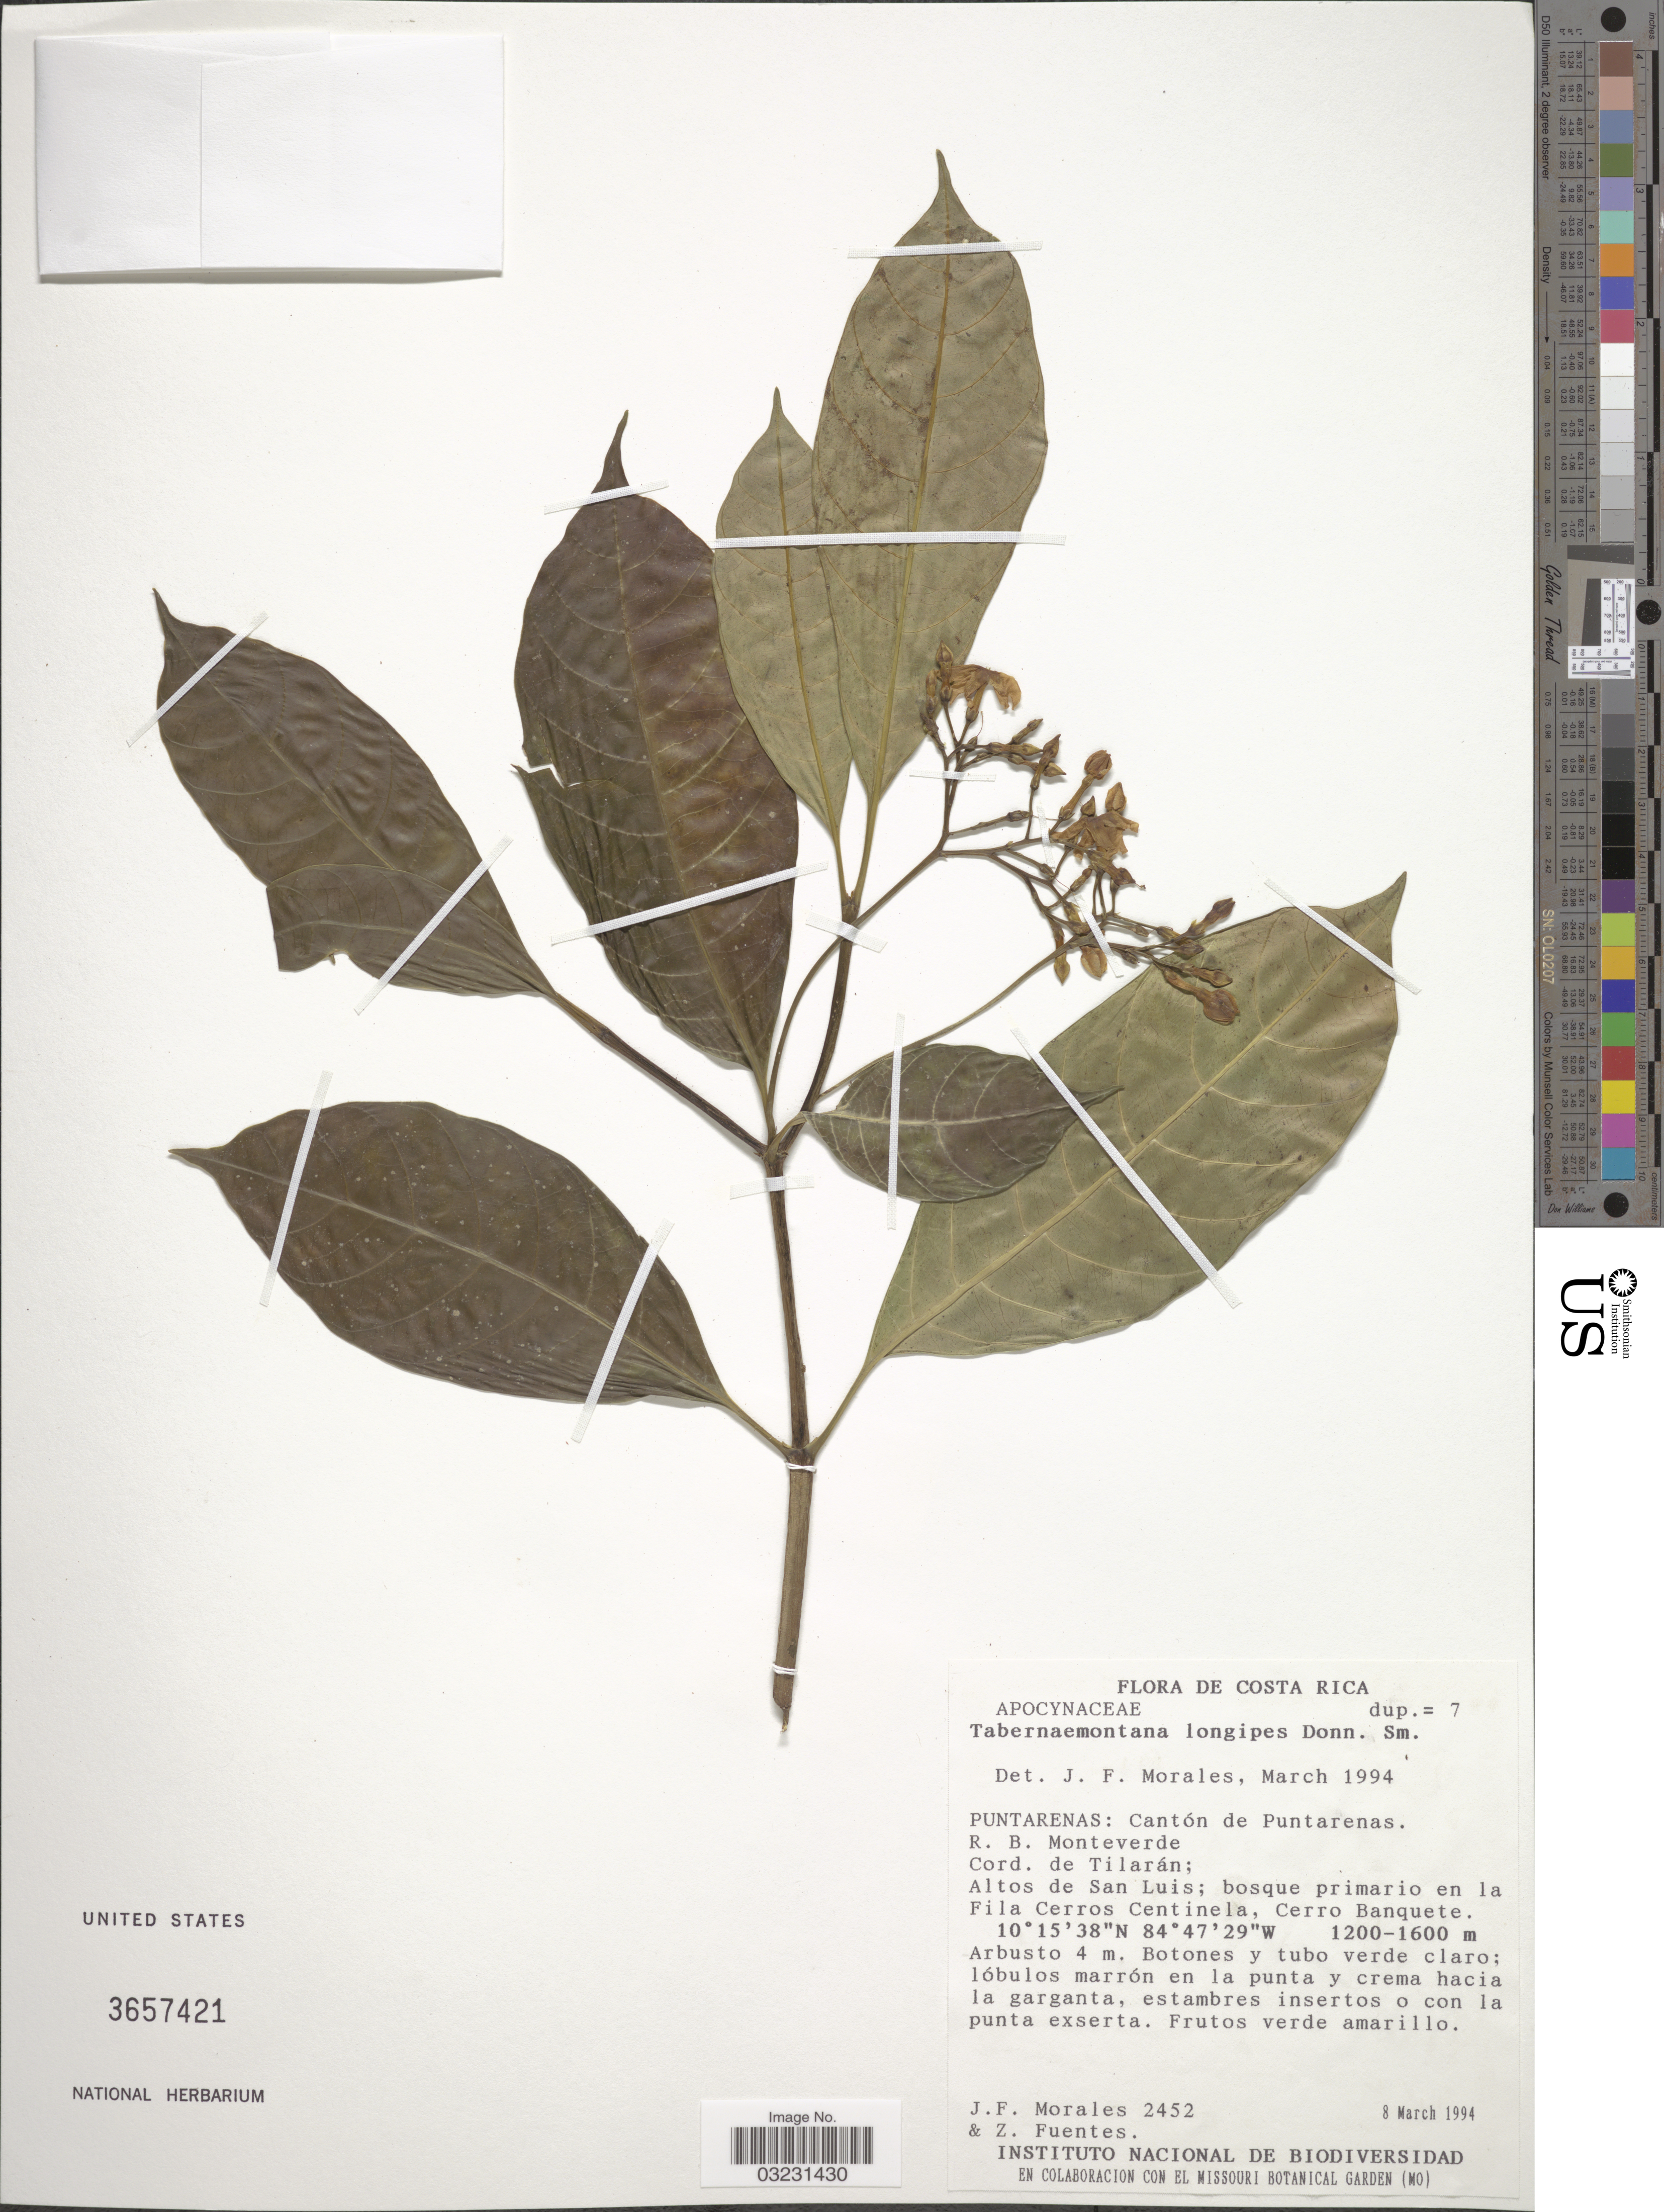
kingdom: Plantae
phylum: Tracheophyta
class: Magnoliopsida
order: Gentianales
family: Apocynaceae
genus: Tabernaemontana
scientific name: Tabernaemontana longipes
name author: Donn. Sm.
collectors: J. Morales & Z. Fuentes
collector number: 2452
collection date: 1994-03-08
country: Costa Rica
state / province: Puntarenas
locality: Cantón de Puntarenas. R. B. Monteverde, Cord. de Tilarán; Altos de San Luis; bosque primario en la Fila Cerros Centinela, Cerro Banquete.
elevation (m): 1200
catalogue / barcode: US 3657421